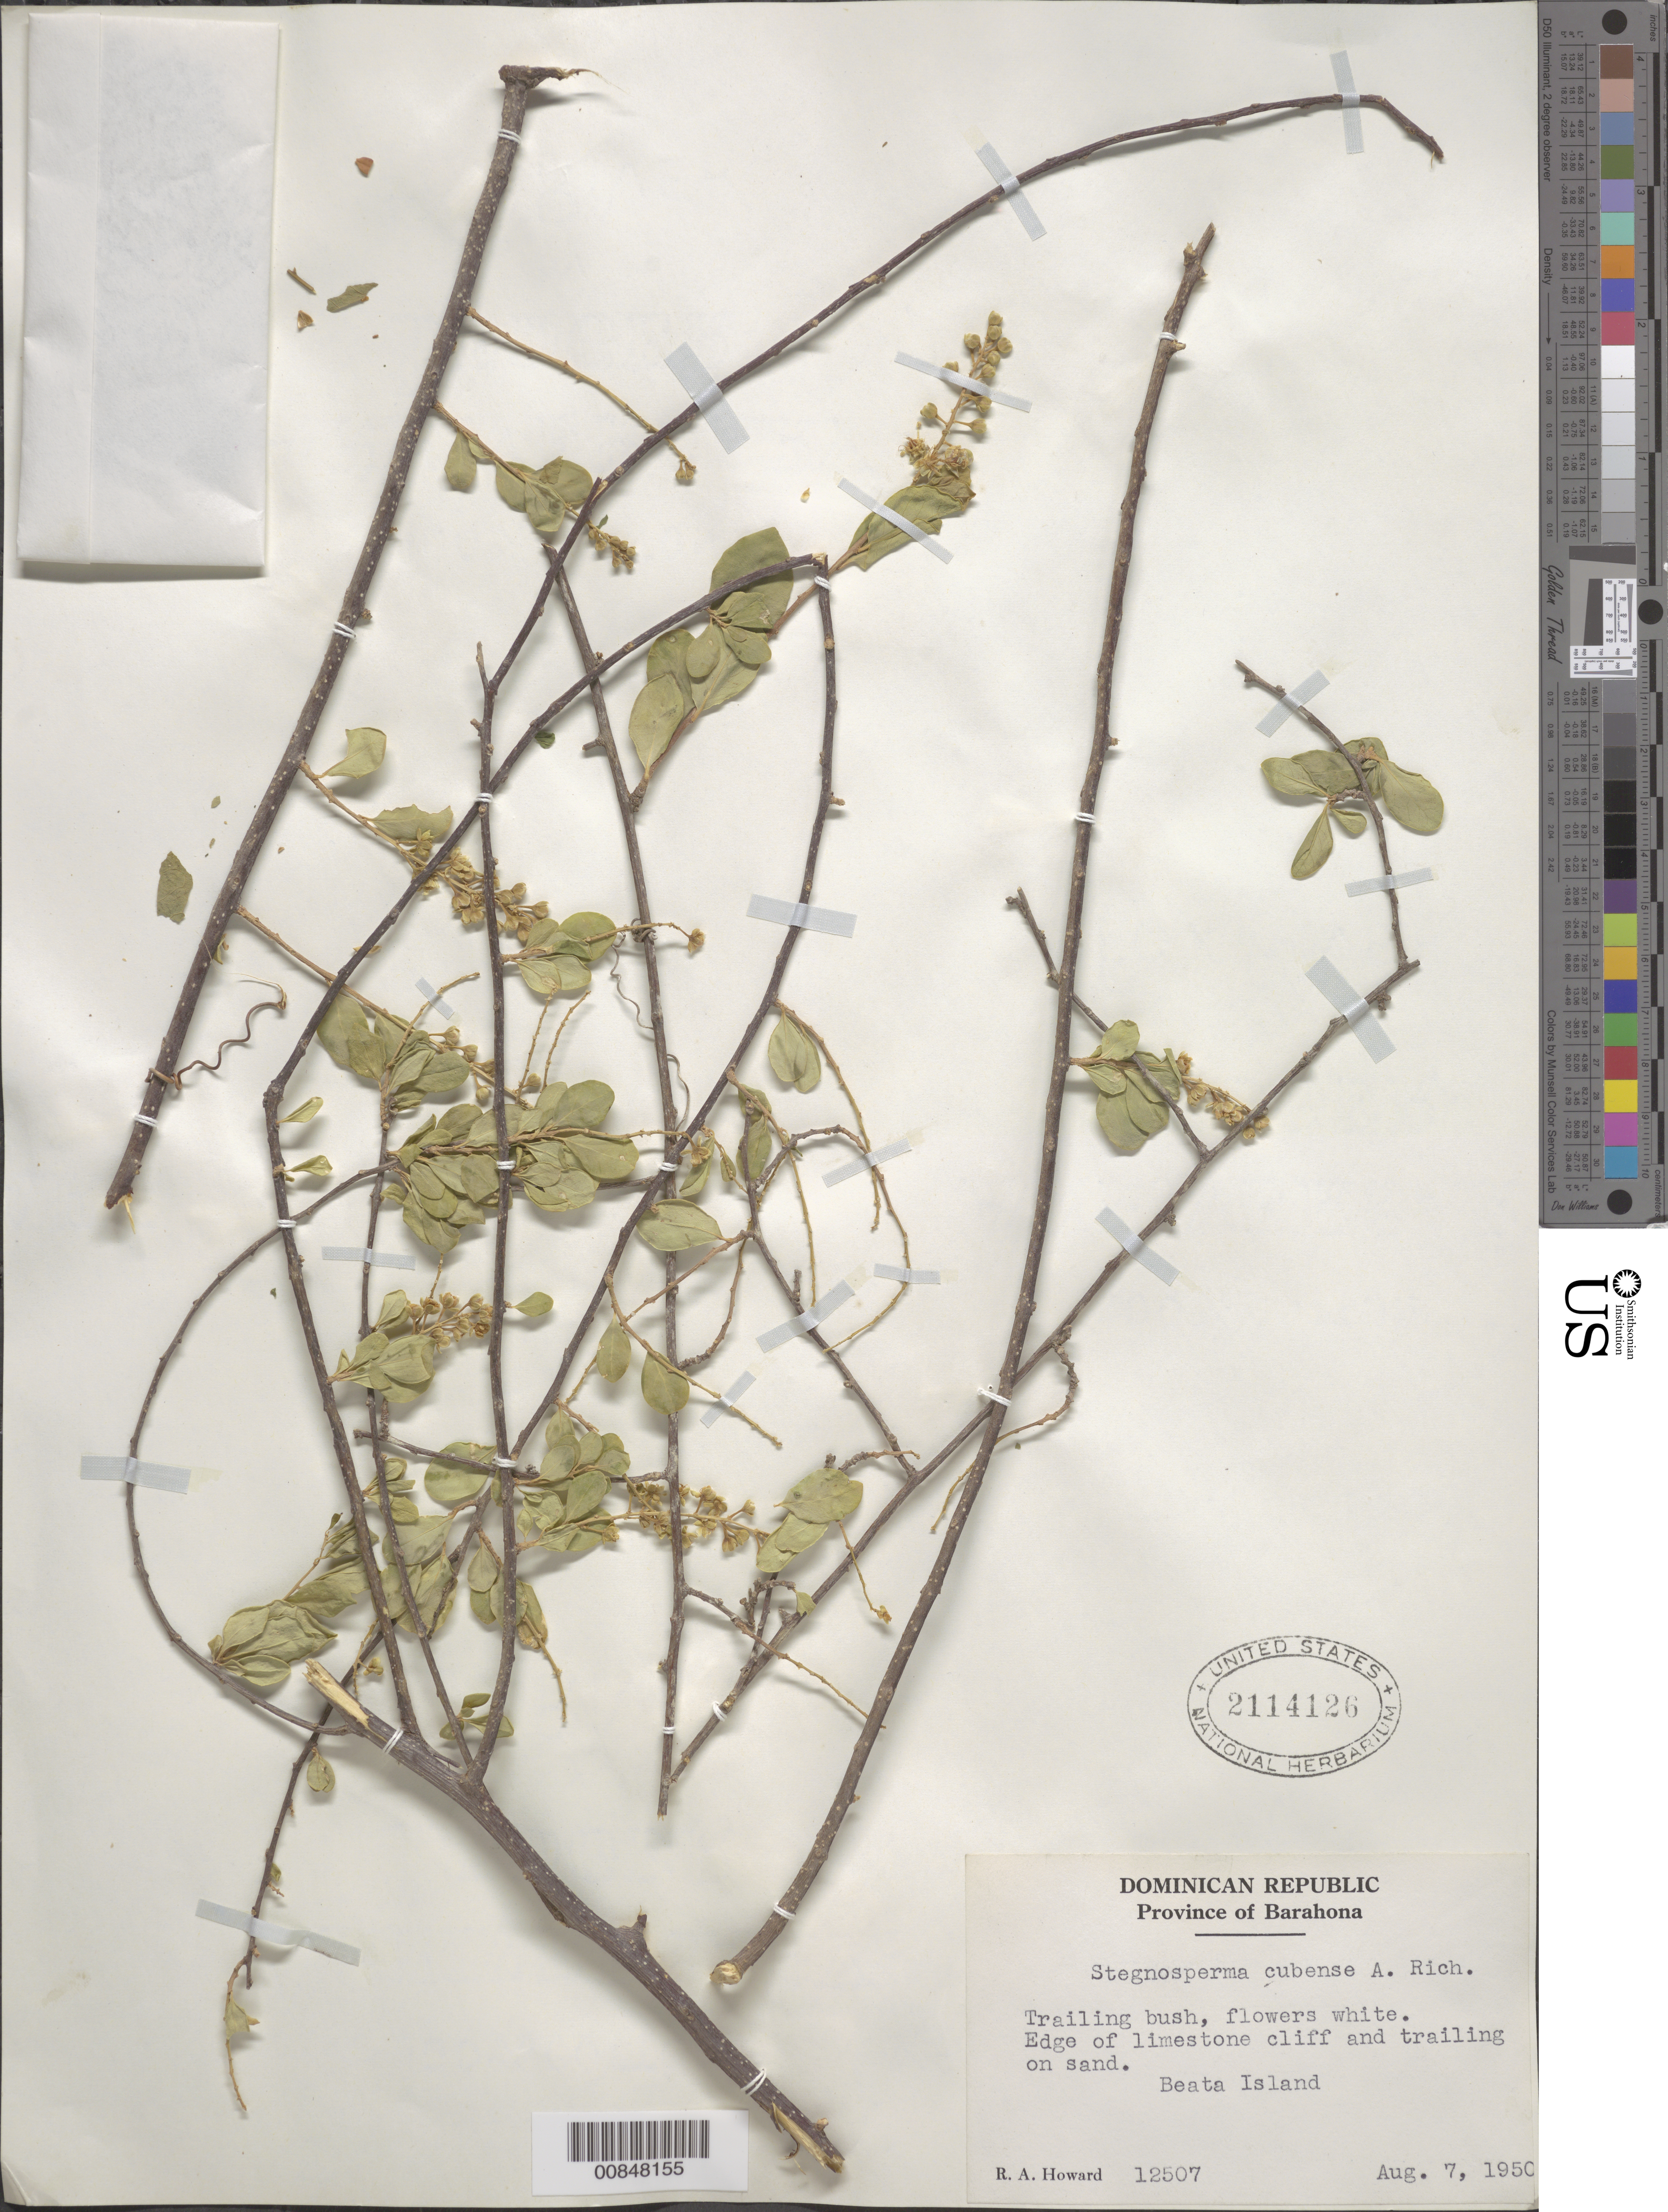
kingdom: Plantae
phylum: Tracheophyta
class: Magnoliopsida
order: Caryophyllales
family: Stegnospermataceae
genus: Stegnosperma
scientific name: Stegnosperma cubense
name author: A. Rich.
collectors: R. A. Howard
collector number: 12507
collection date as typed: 07 Aug 1950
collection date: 1950-08-07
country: Dominican Republic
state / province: Barahona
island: Isla Beata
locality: Beata Island.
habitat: Edge of limestone cliff and trailing on sand.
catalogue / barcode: US 2114126